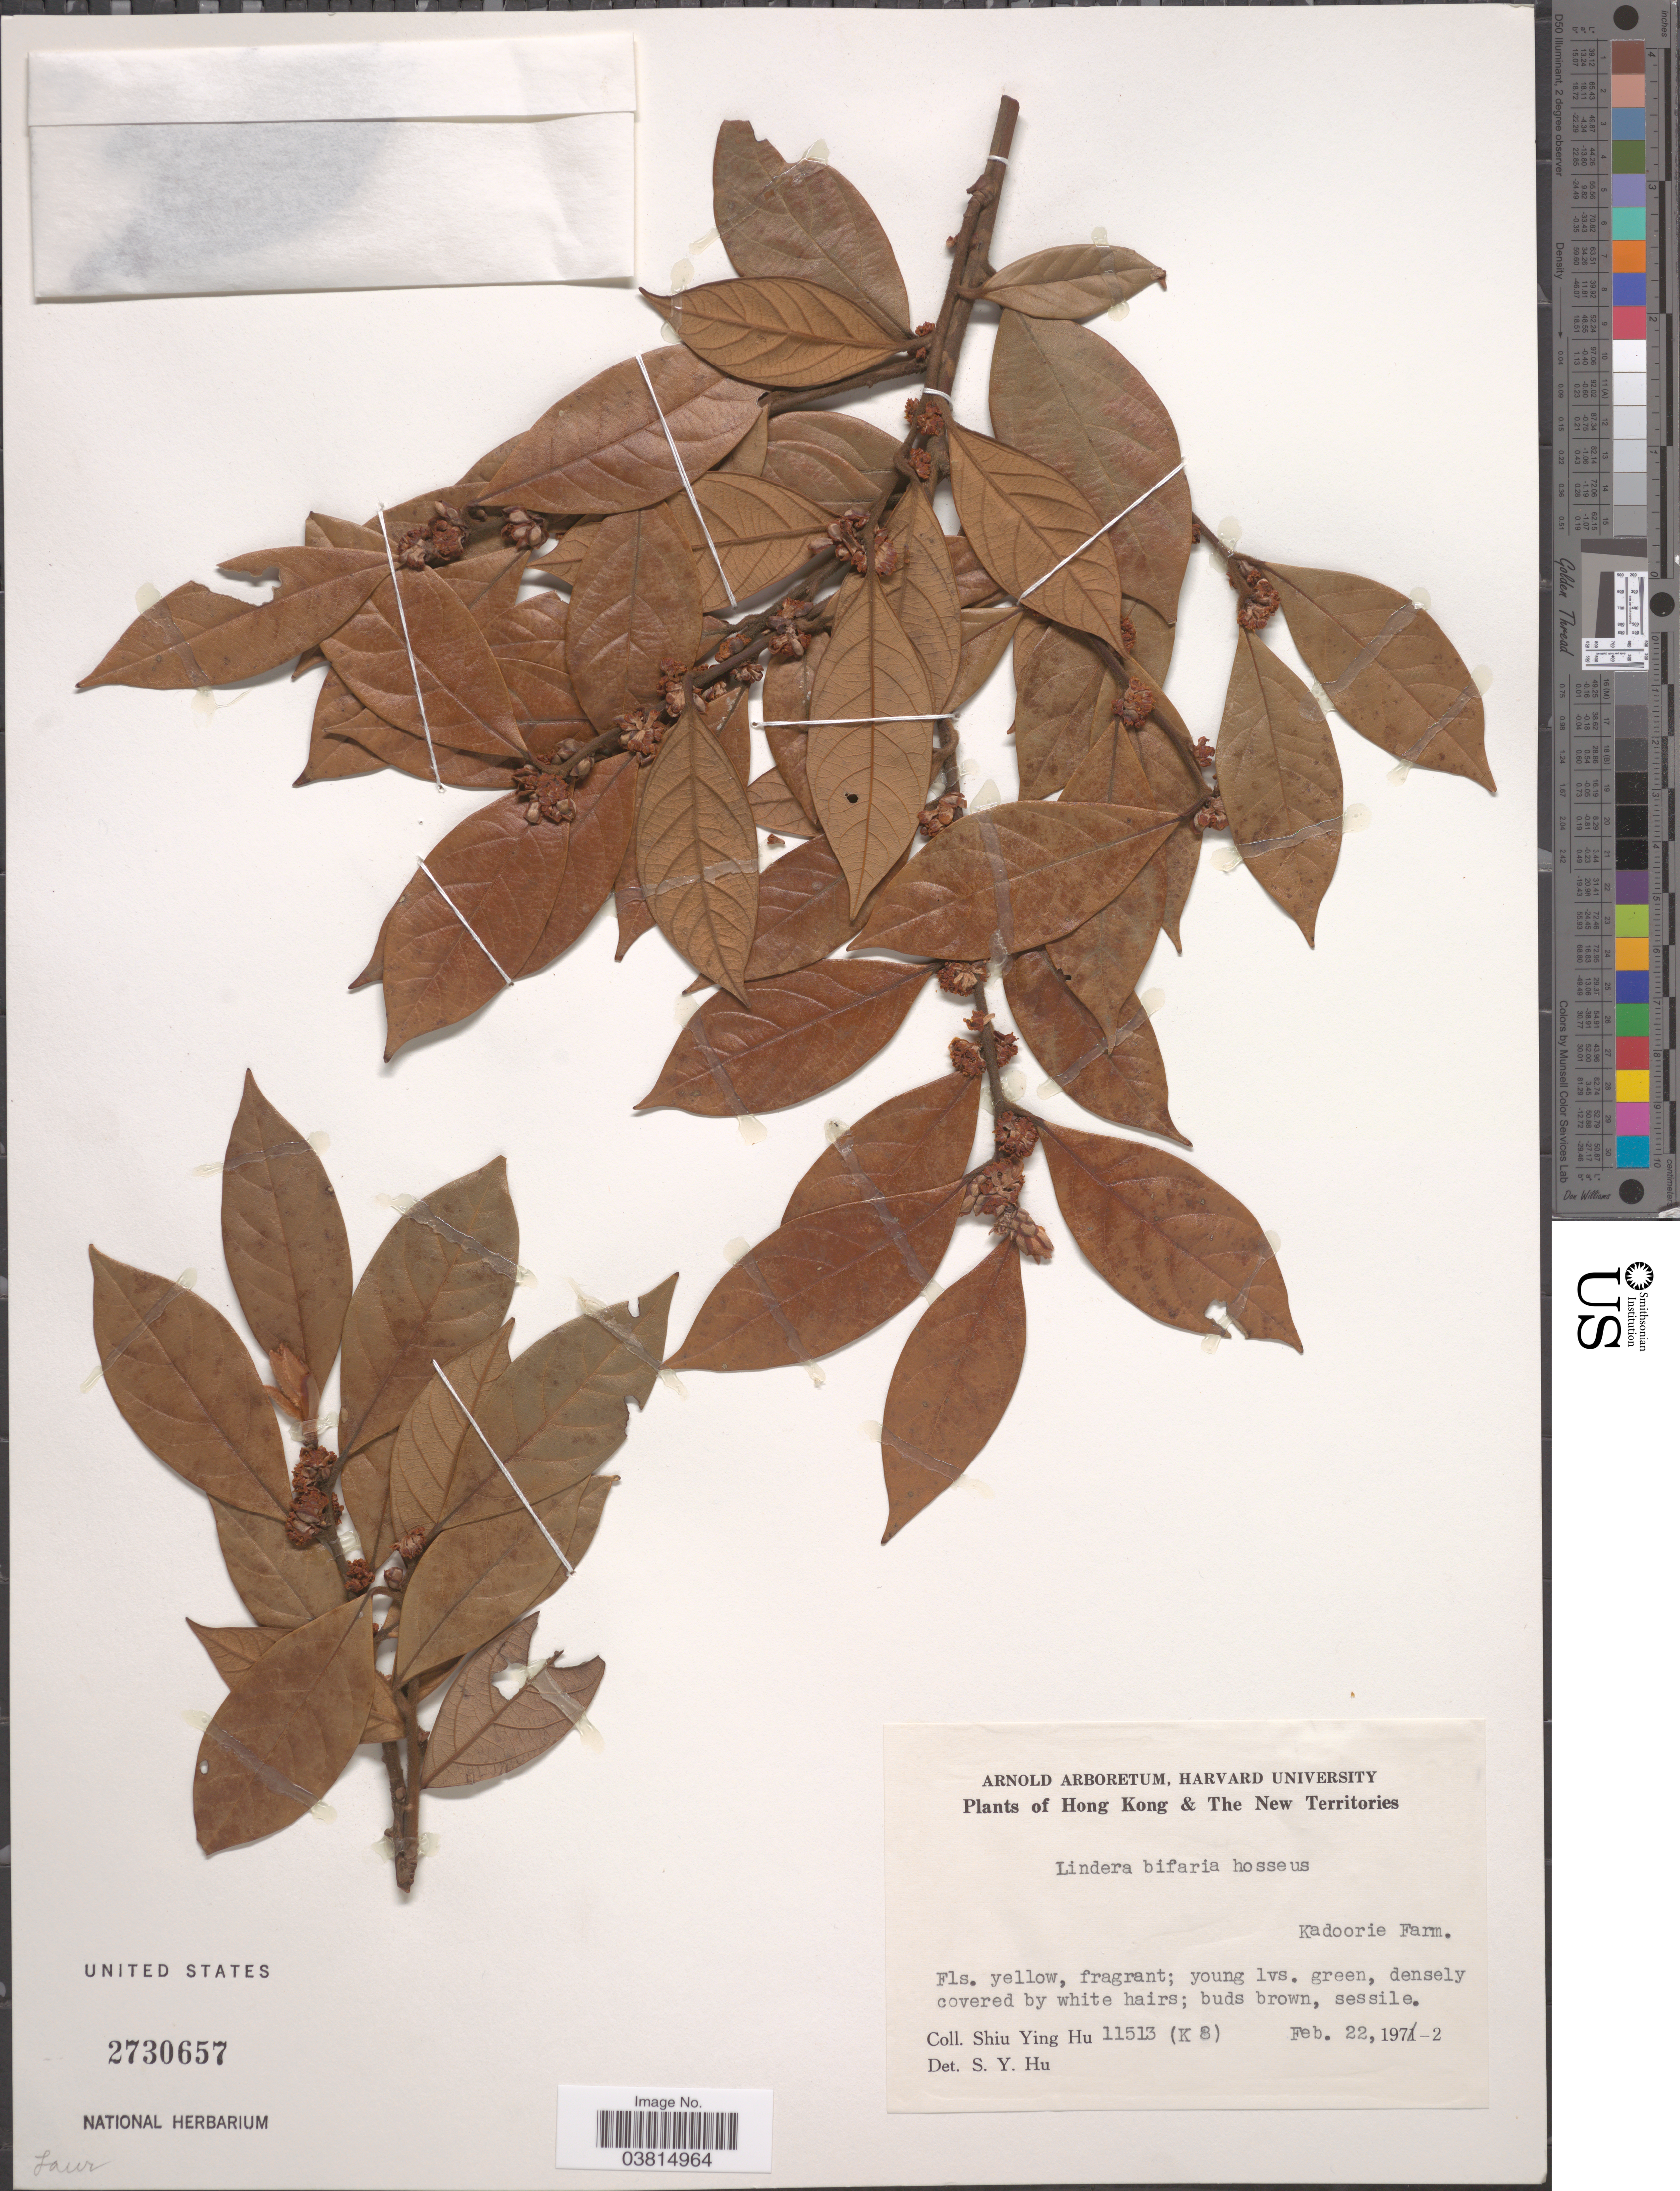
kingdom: Plantae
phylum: Tracheophyta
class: Magnoliopsida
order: Laurales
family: Lauraceae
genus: Lindera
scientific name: Lindera bifaria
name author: (Nees) Hosseus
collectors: S. Y. Hu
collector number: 11513 (K8)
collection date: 1972-02-22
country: China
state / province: Hong Kong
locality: Hong Kong & The New Territories. Kadoorie Farm.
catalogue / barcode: US 2730657